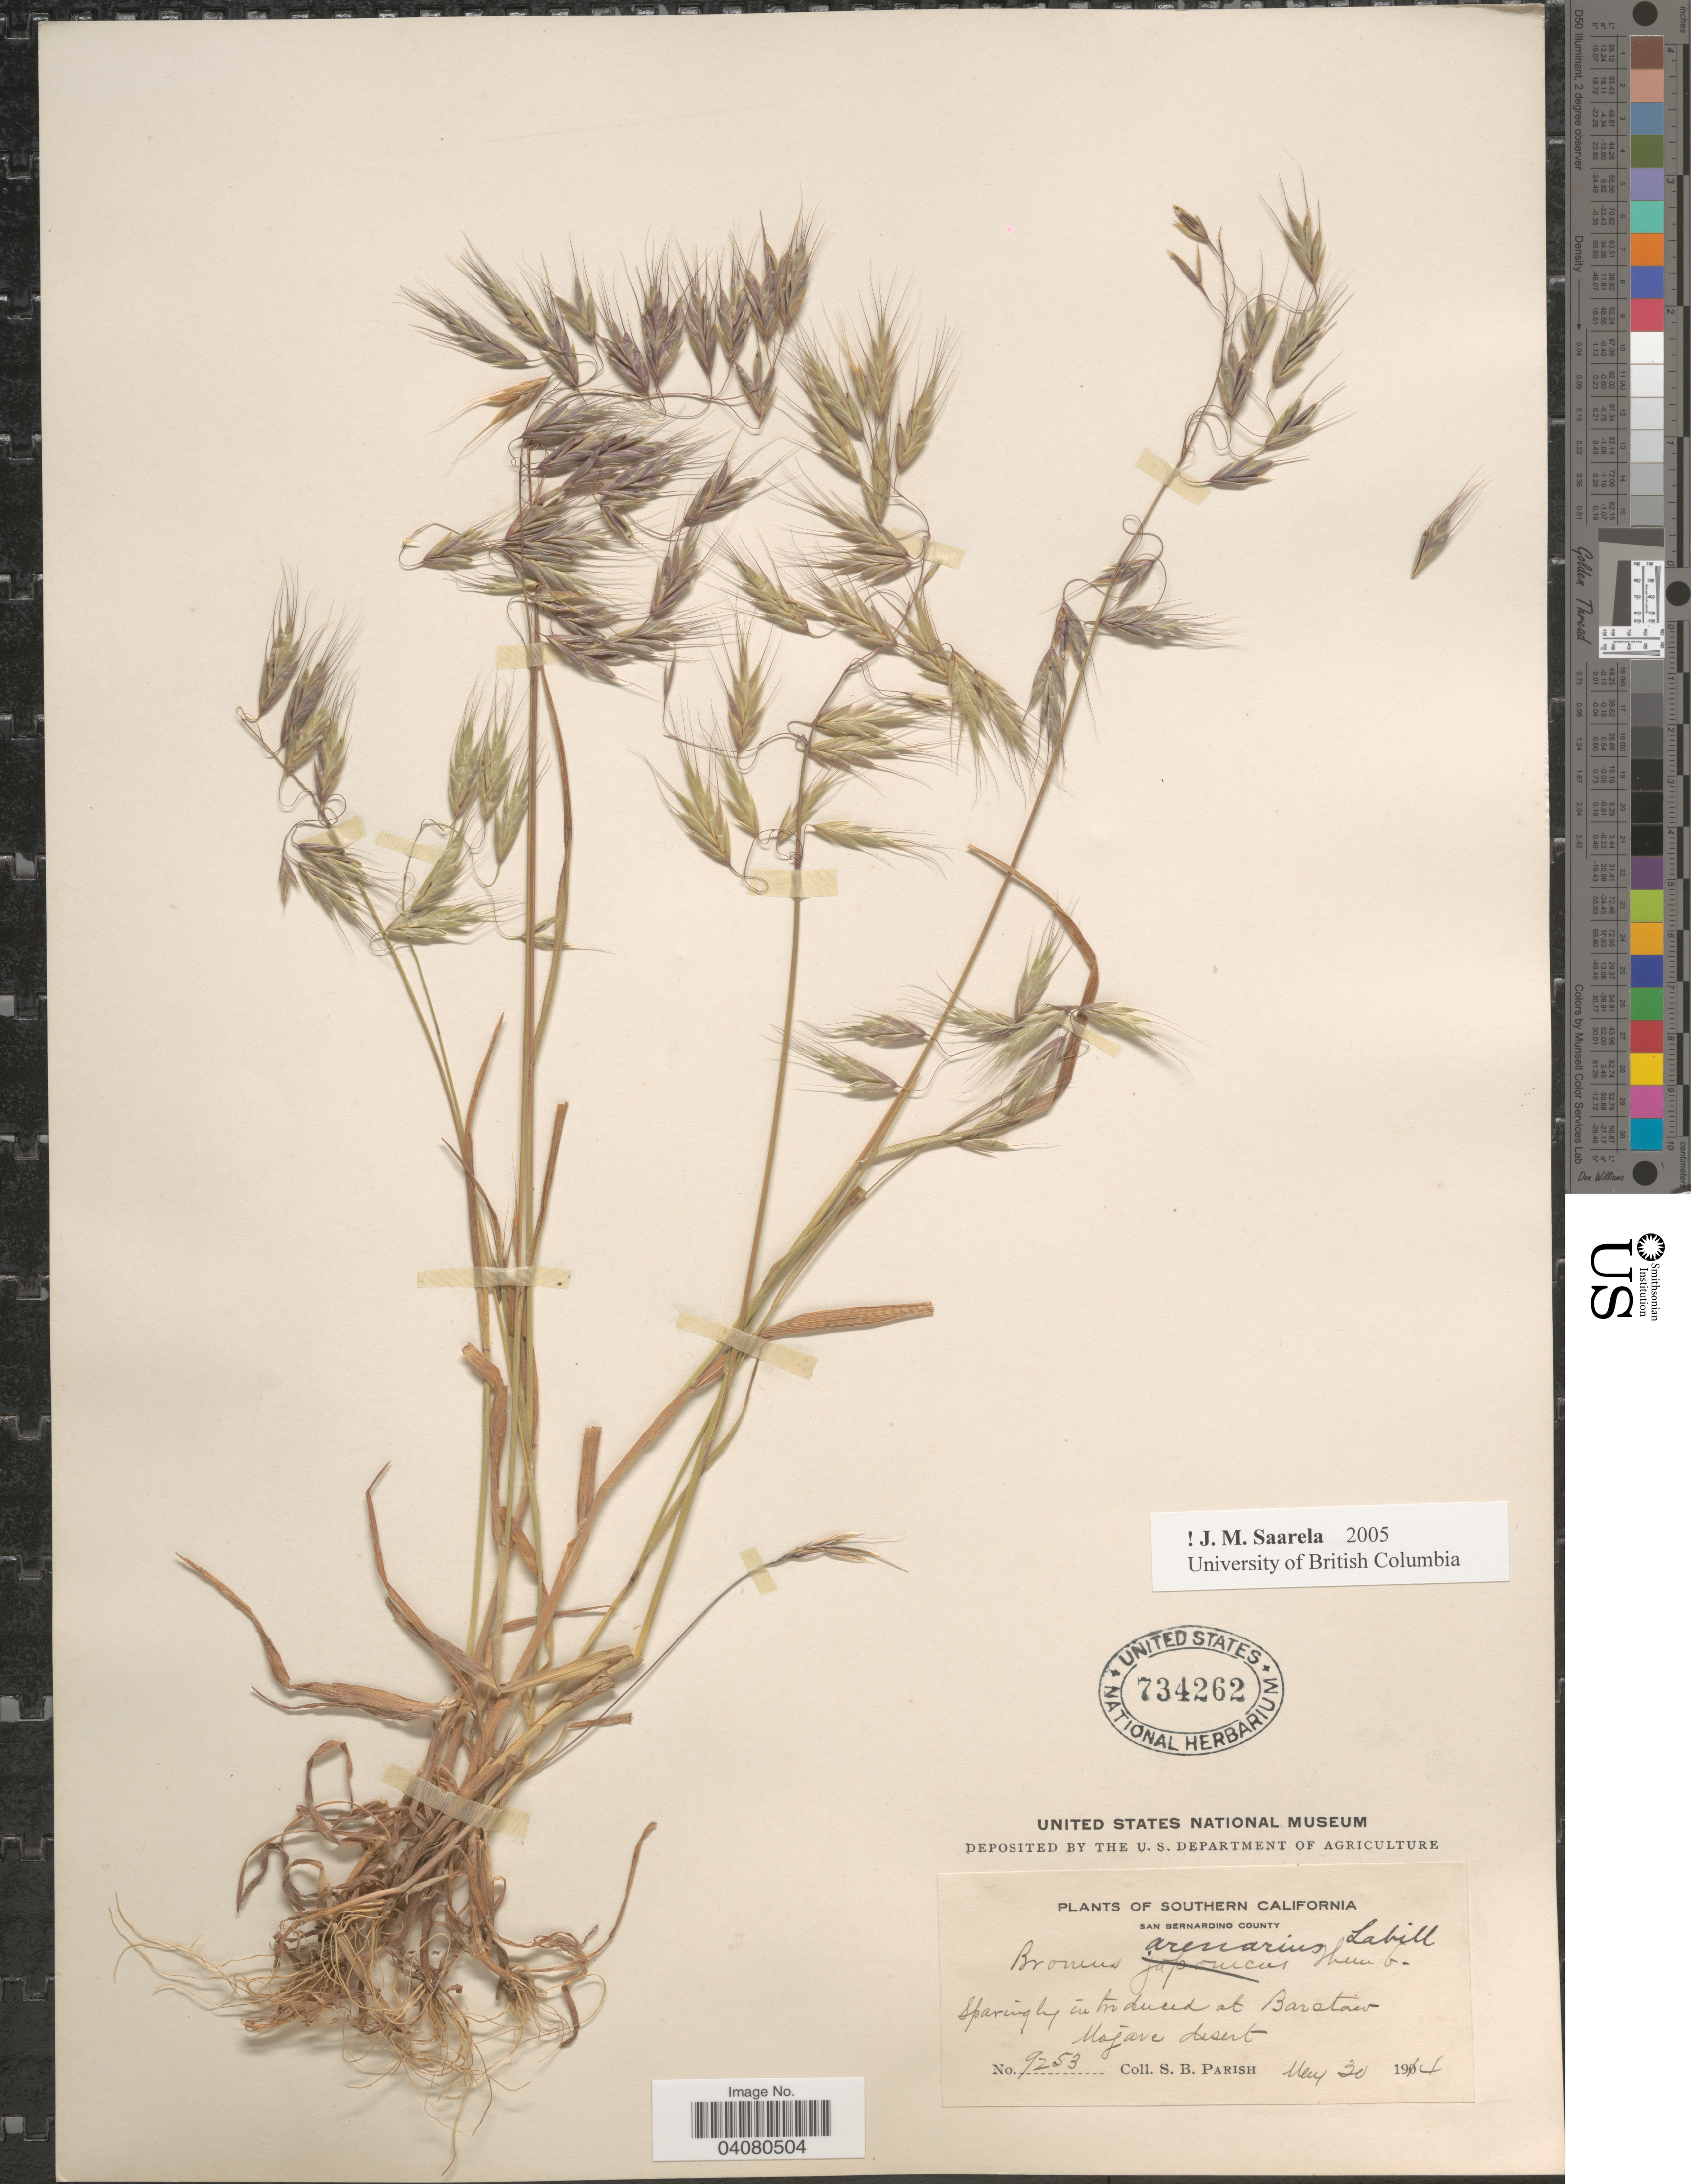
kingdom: Plantae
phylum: Tracheophyta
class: Liliopsida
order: Poales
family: Poaceae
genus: Bromus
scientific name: Bromus arizonicus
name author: (Shear) Stebbins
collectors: S. B. Parish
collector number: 9253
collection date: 1914-05-30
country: United States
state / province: California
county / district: San Bernardino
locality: Southern California. San Bernardino County. Sparingly introduced at Barstow. Mojave desert.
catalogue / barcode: US 734262